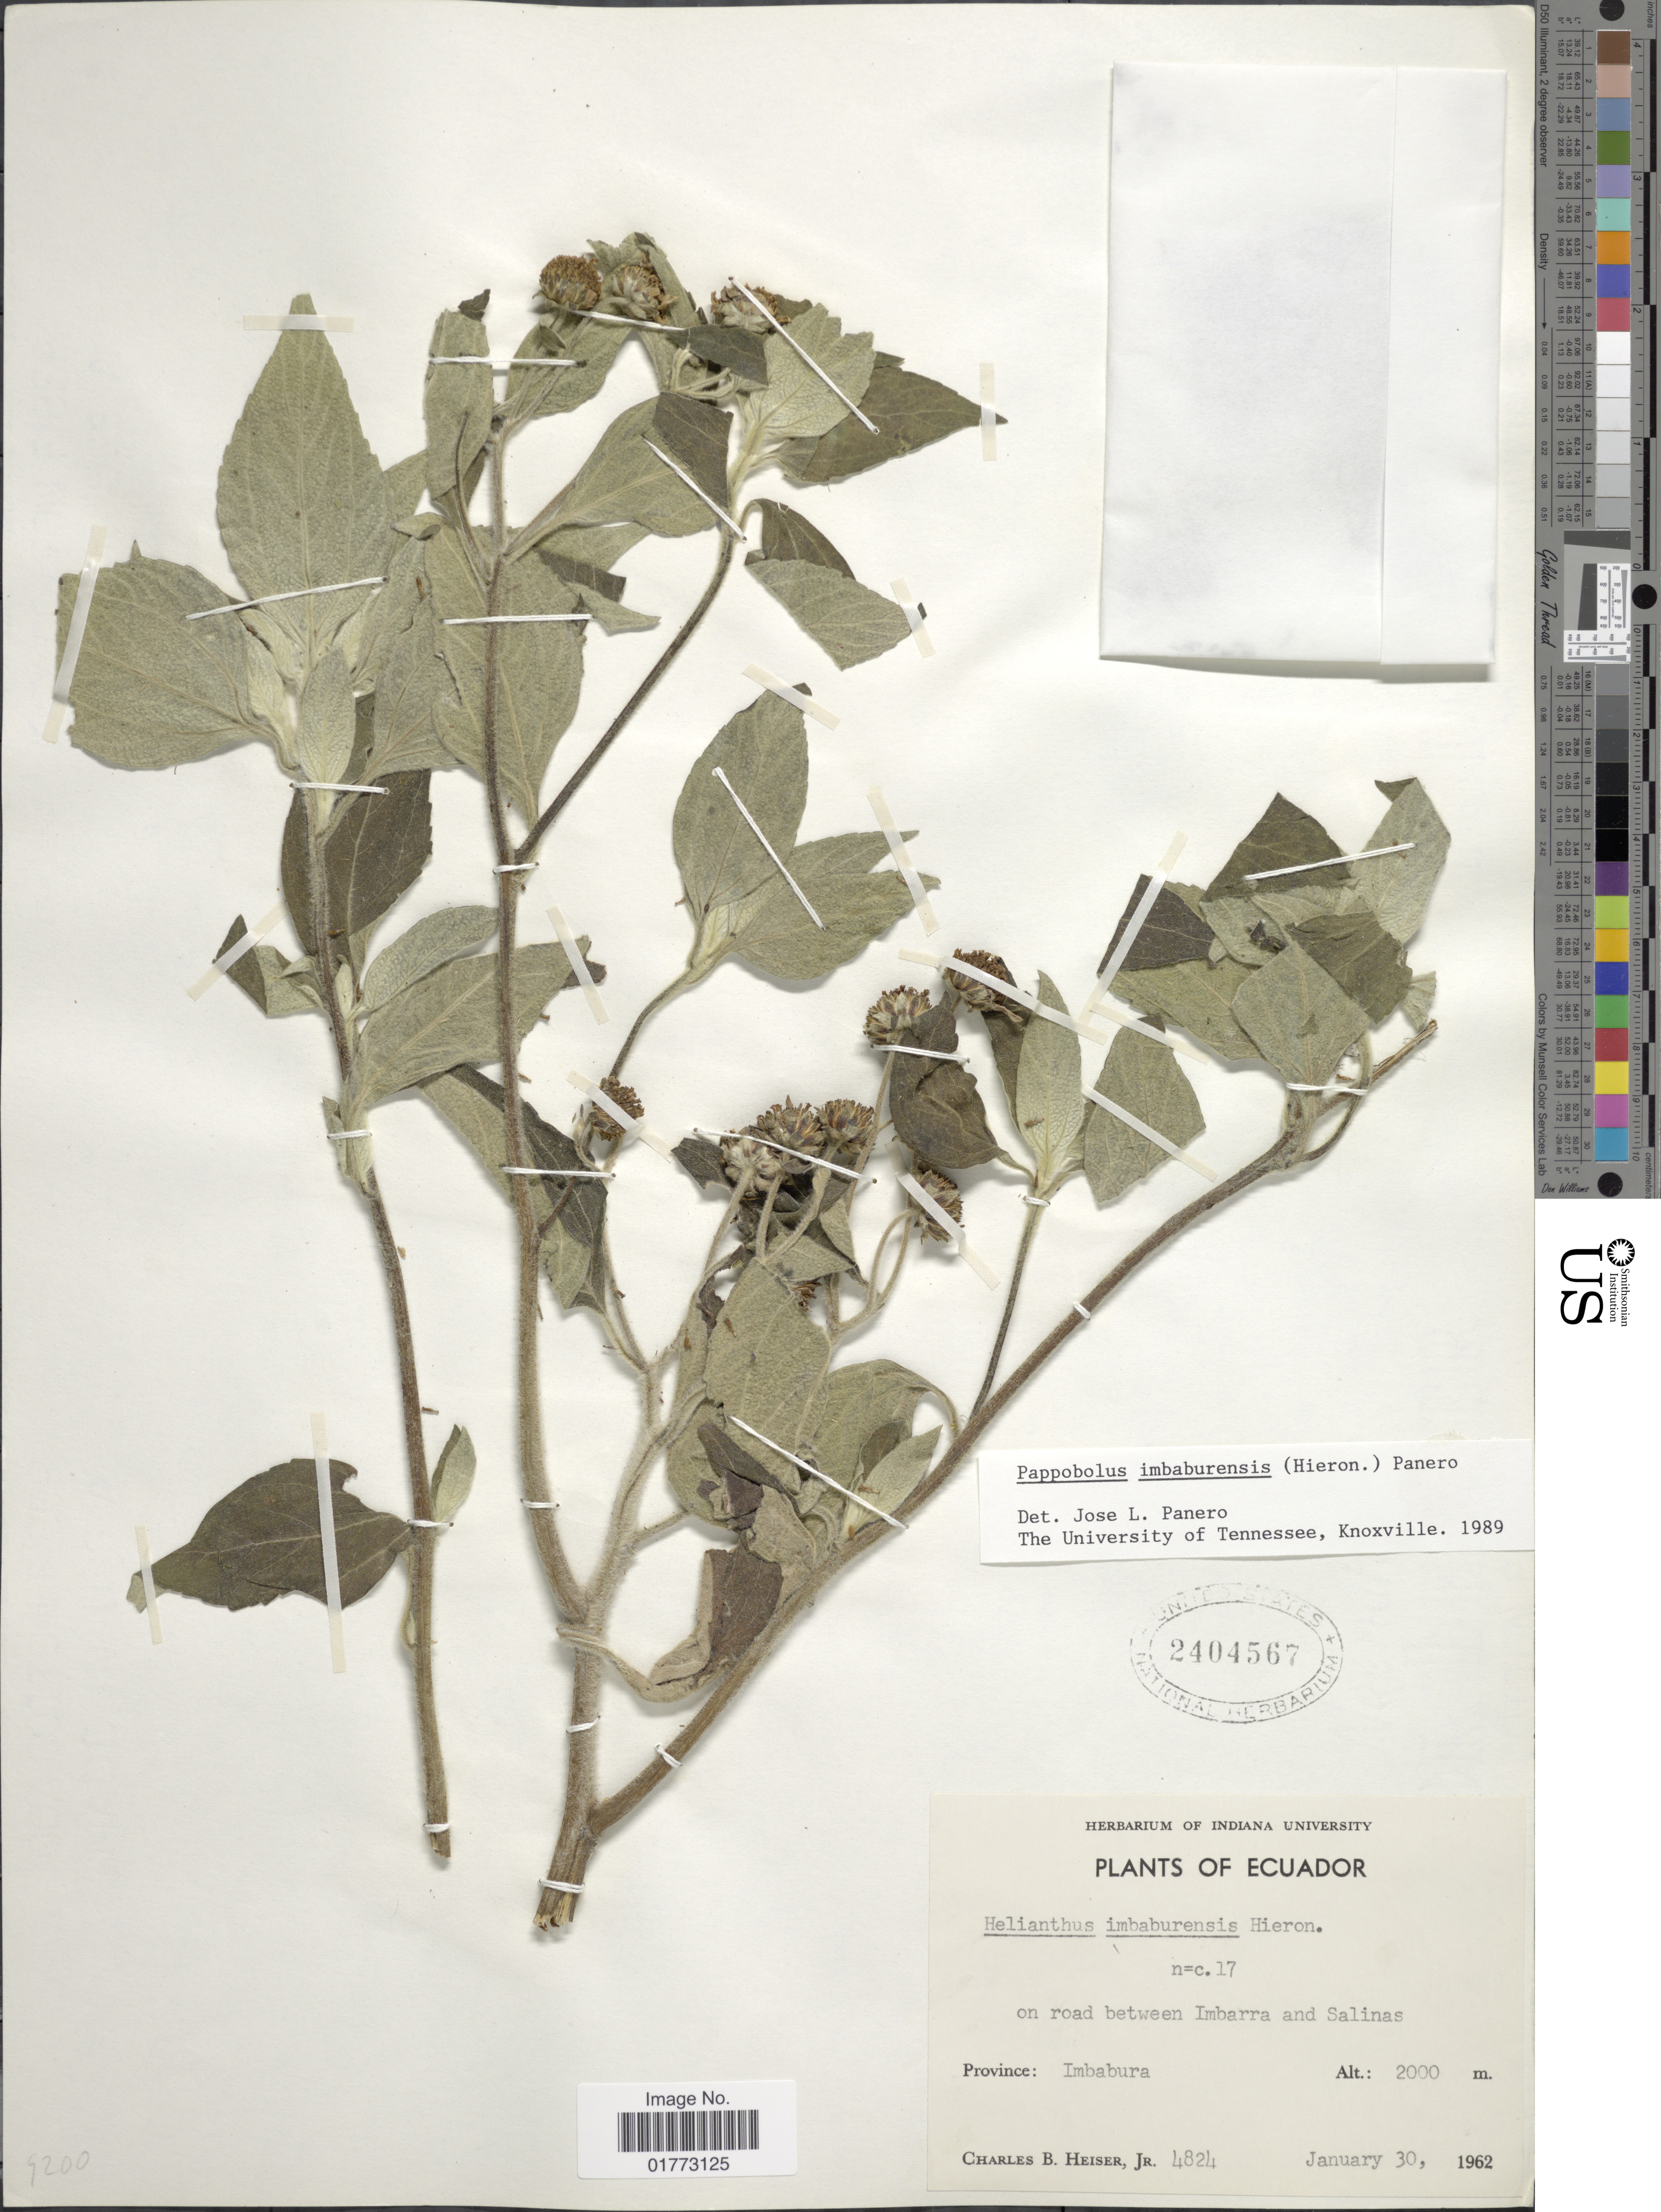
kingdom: Plantae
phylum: Tracheophyta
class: Magnoliopsida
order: Asterales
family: Asteraceae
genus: Pappobolus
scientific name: Pappobolus imbaburensis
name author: (Hieron.) Panero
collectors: C. B. Heiser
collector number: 4824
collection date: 1962-01-30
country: Ecuador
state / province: Imbabura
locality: On road between Imbarra and Salinas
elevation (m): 2000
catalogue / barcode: US 2404567